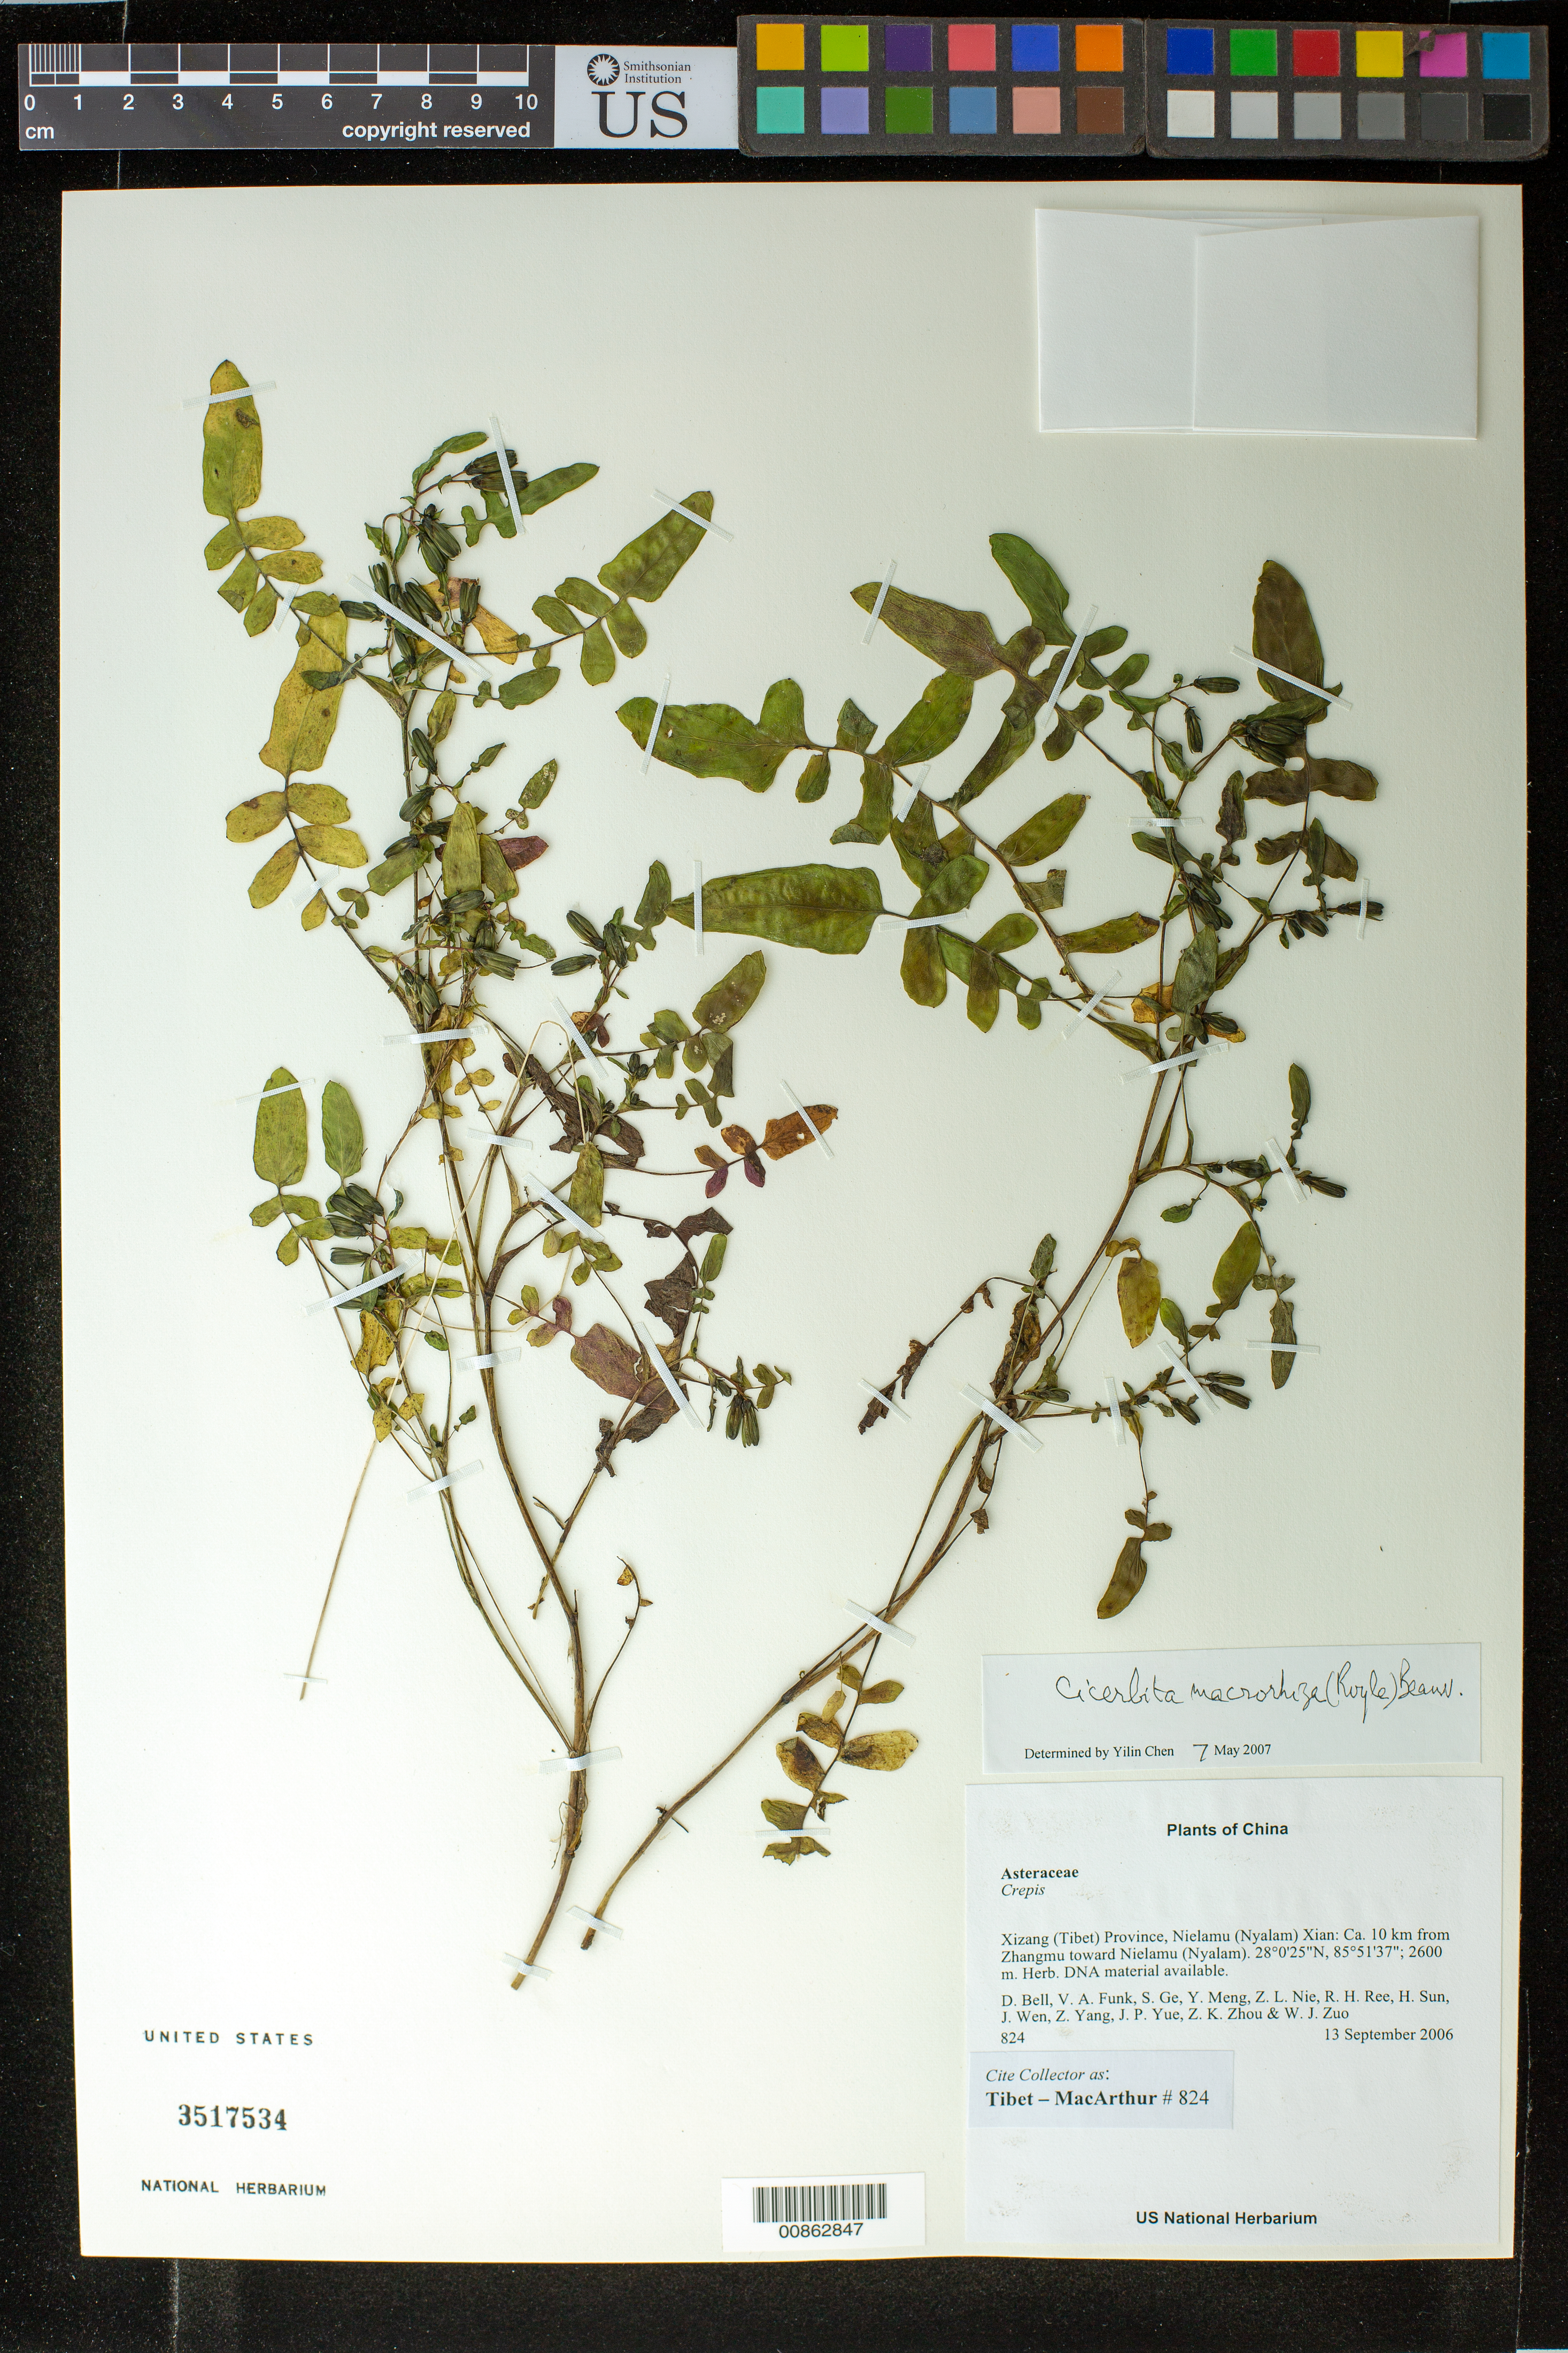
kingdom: Plantae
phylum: Tracheophyta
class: Magnoliopsida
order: Asterales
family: Asteraceae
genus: Lactuca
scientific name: Lactuca macrorhiza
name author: (Royle) Hook. f.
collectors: Tibet-MacArthur, D. A. Bell, V. Funk, S. Ge, Y. Meng, Z. Nie, R. Ree, H. Sun, J. Wen, Z. Yang, J. Yue, Z. Zhou & W. Zuo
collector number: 824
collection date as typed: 13 Sep 2006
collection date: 2006-09-13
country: China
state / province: Xizang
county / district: Nielamu (Nyalam) Xian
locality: Ca. 10 km from Zhangmu toward Nielamu (Nyalam).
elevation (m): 2600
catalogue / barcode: US 3517534